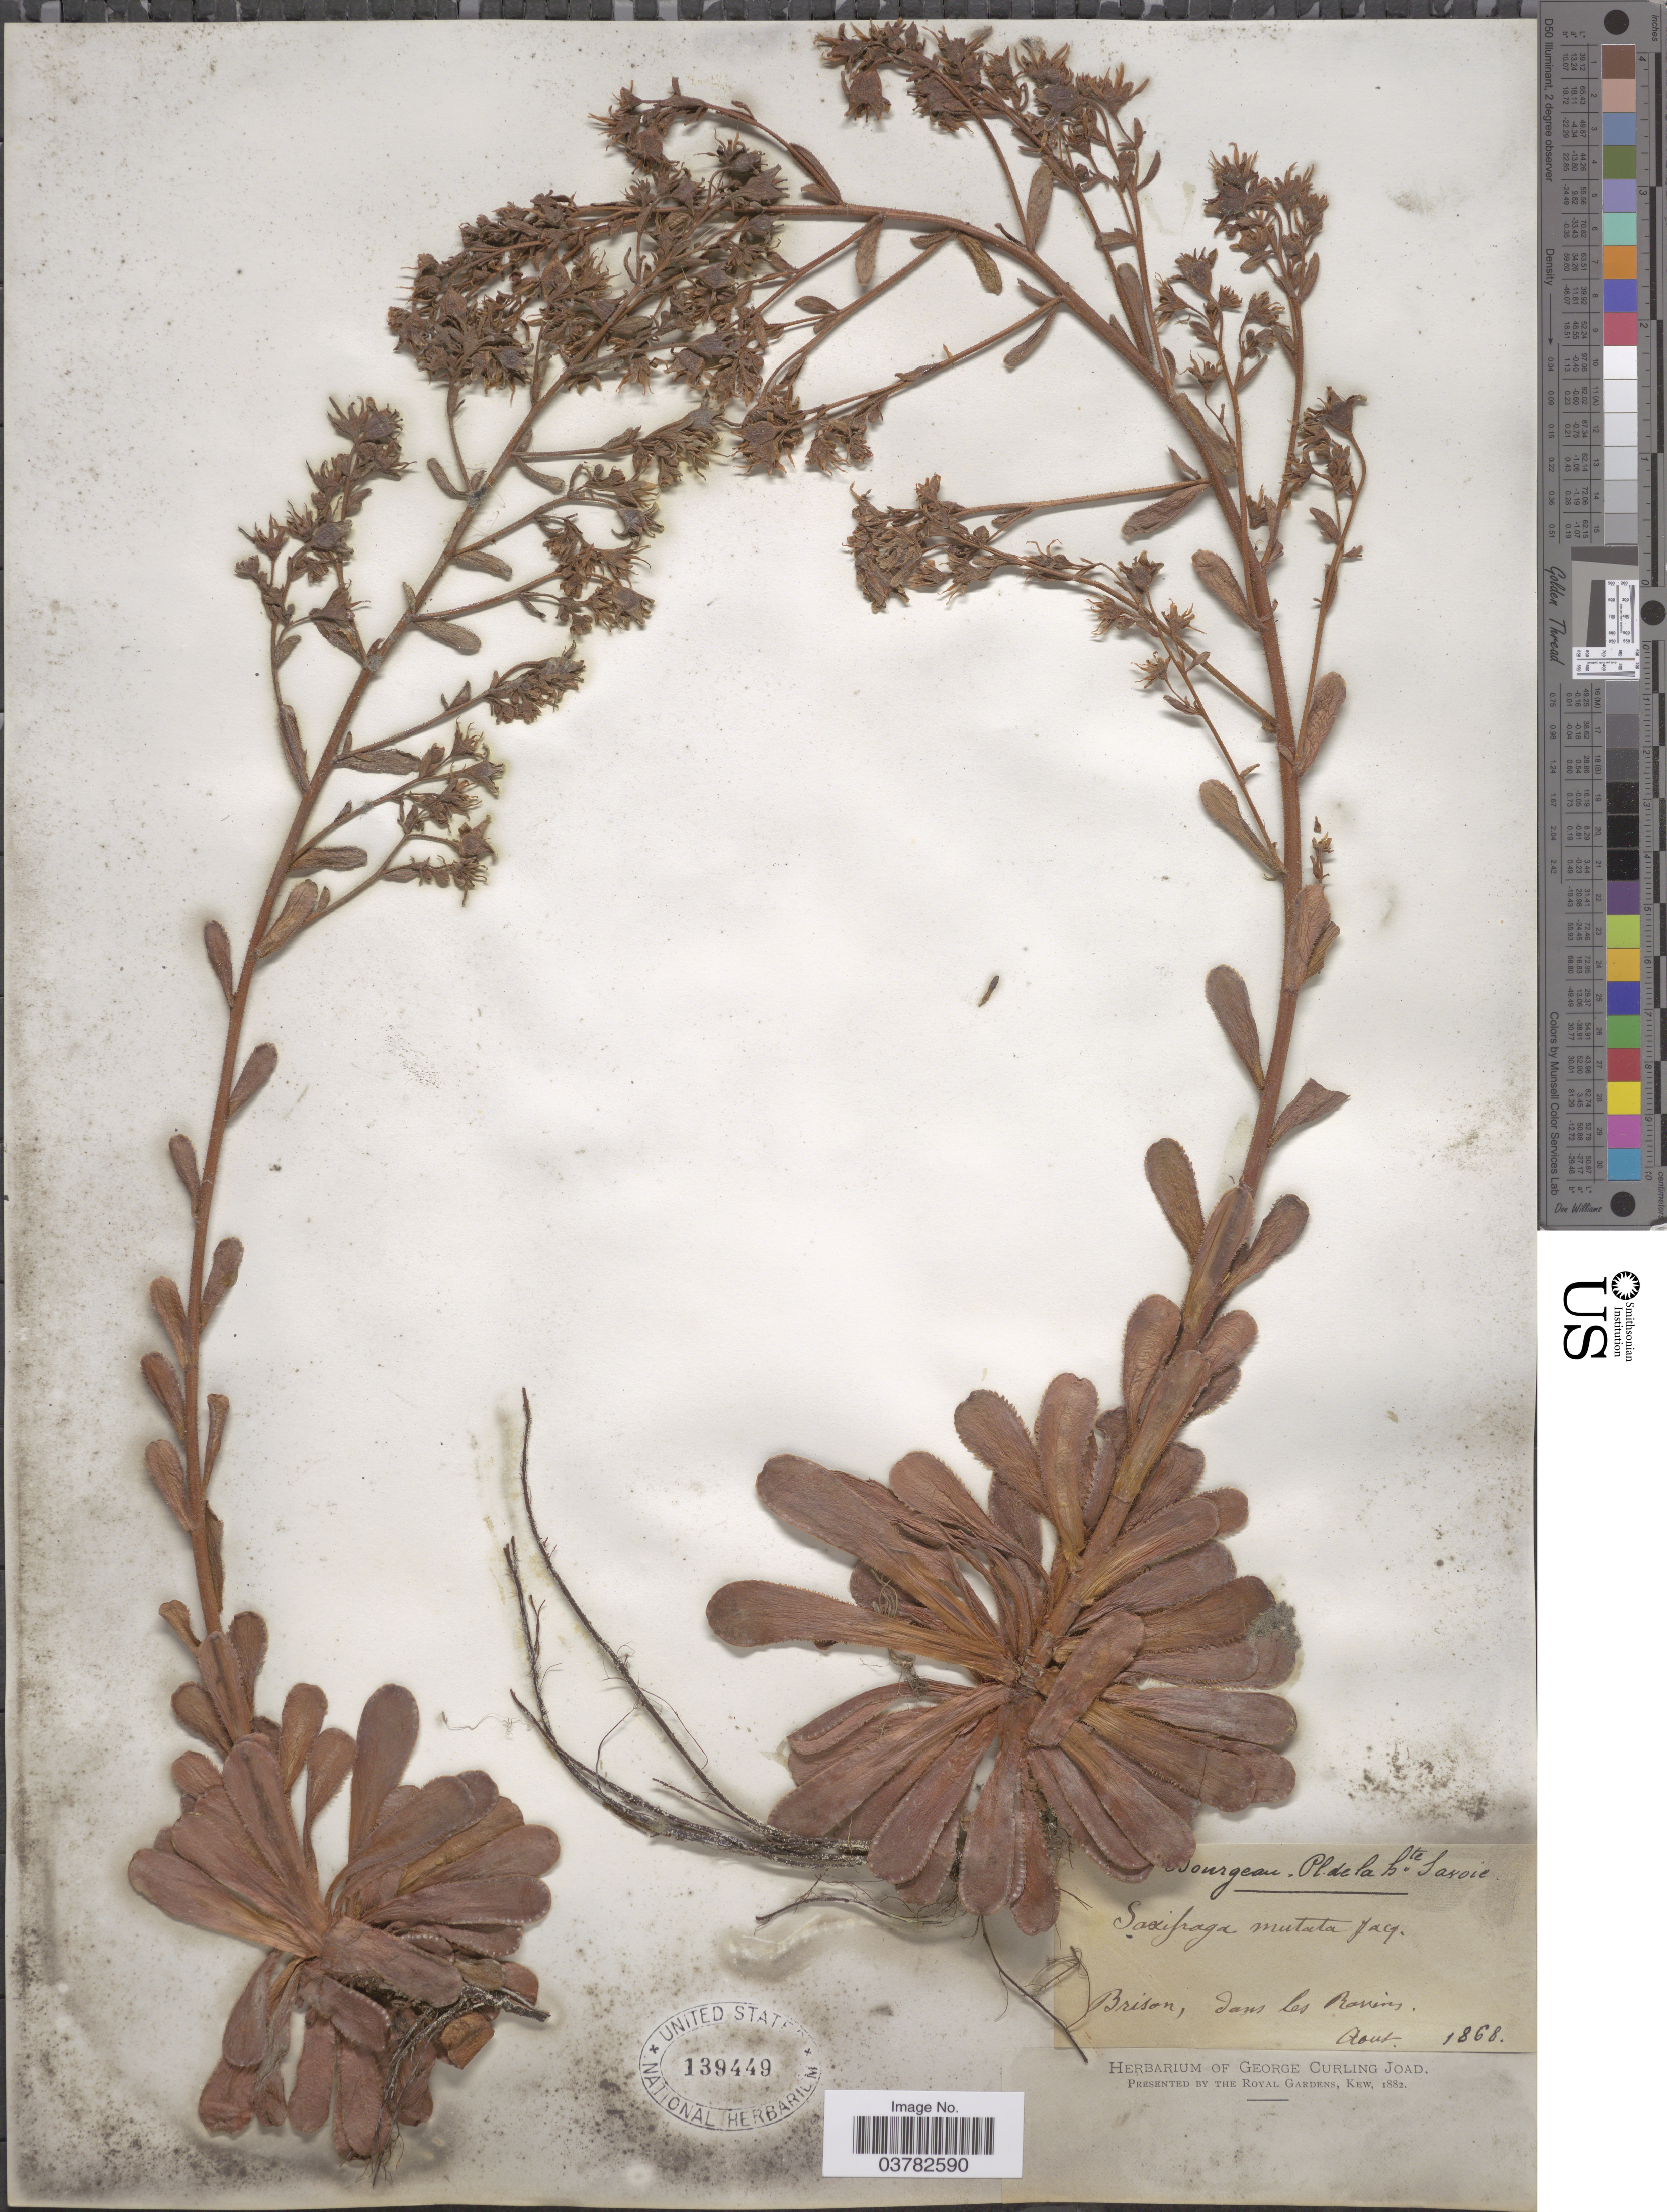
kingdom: Plantae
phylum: Tracheophyta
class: Magnoliopsida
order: Saxifragales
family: Saxifragaceae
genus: Saxifraga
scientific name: Saxifraga mutata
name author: L.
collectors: -. Bourgeau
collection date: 1868-08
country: France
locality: La hte. Savoie. Brison, dans les Ravins.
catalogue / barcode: US 139449